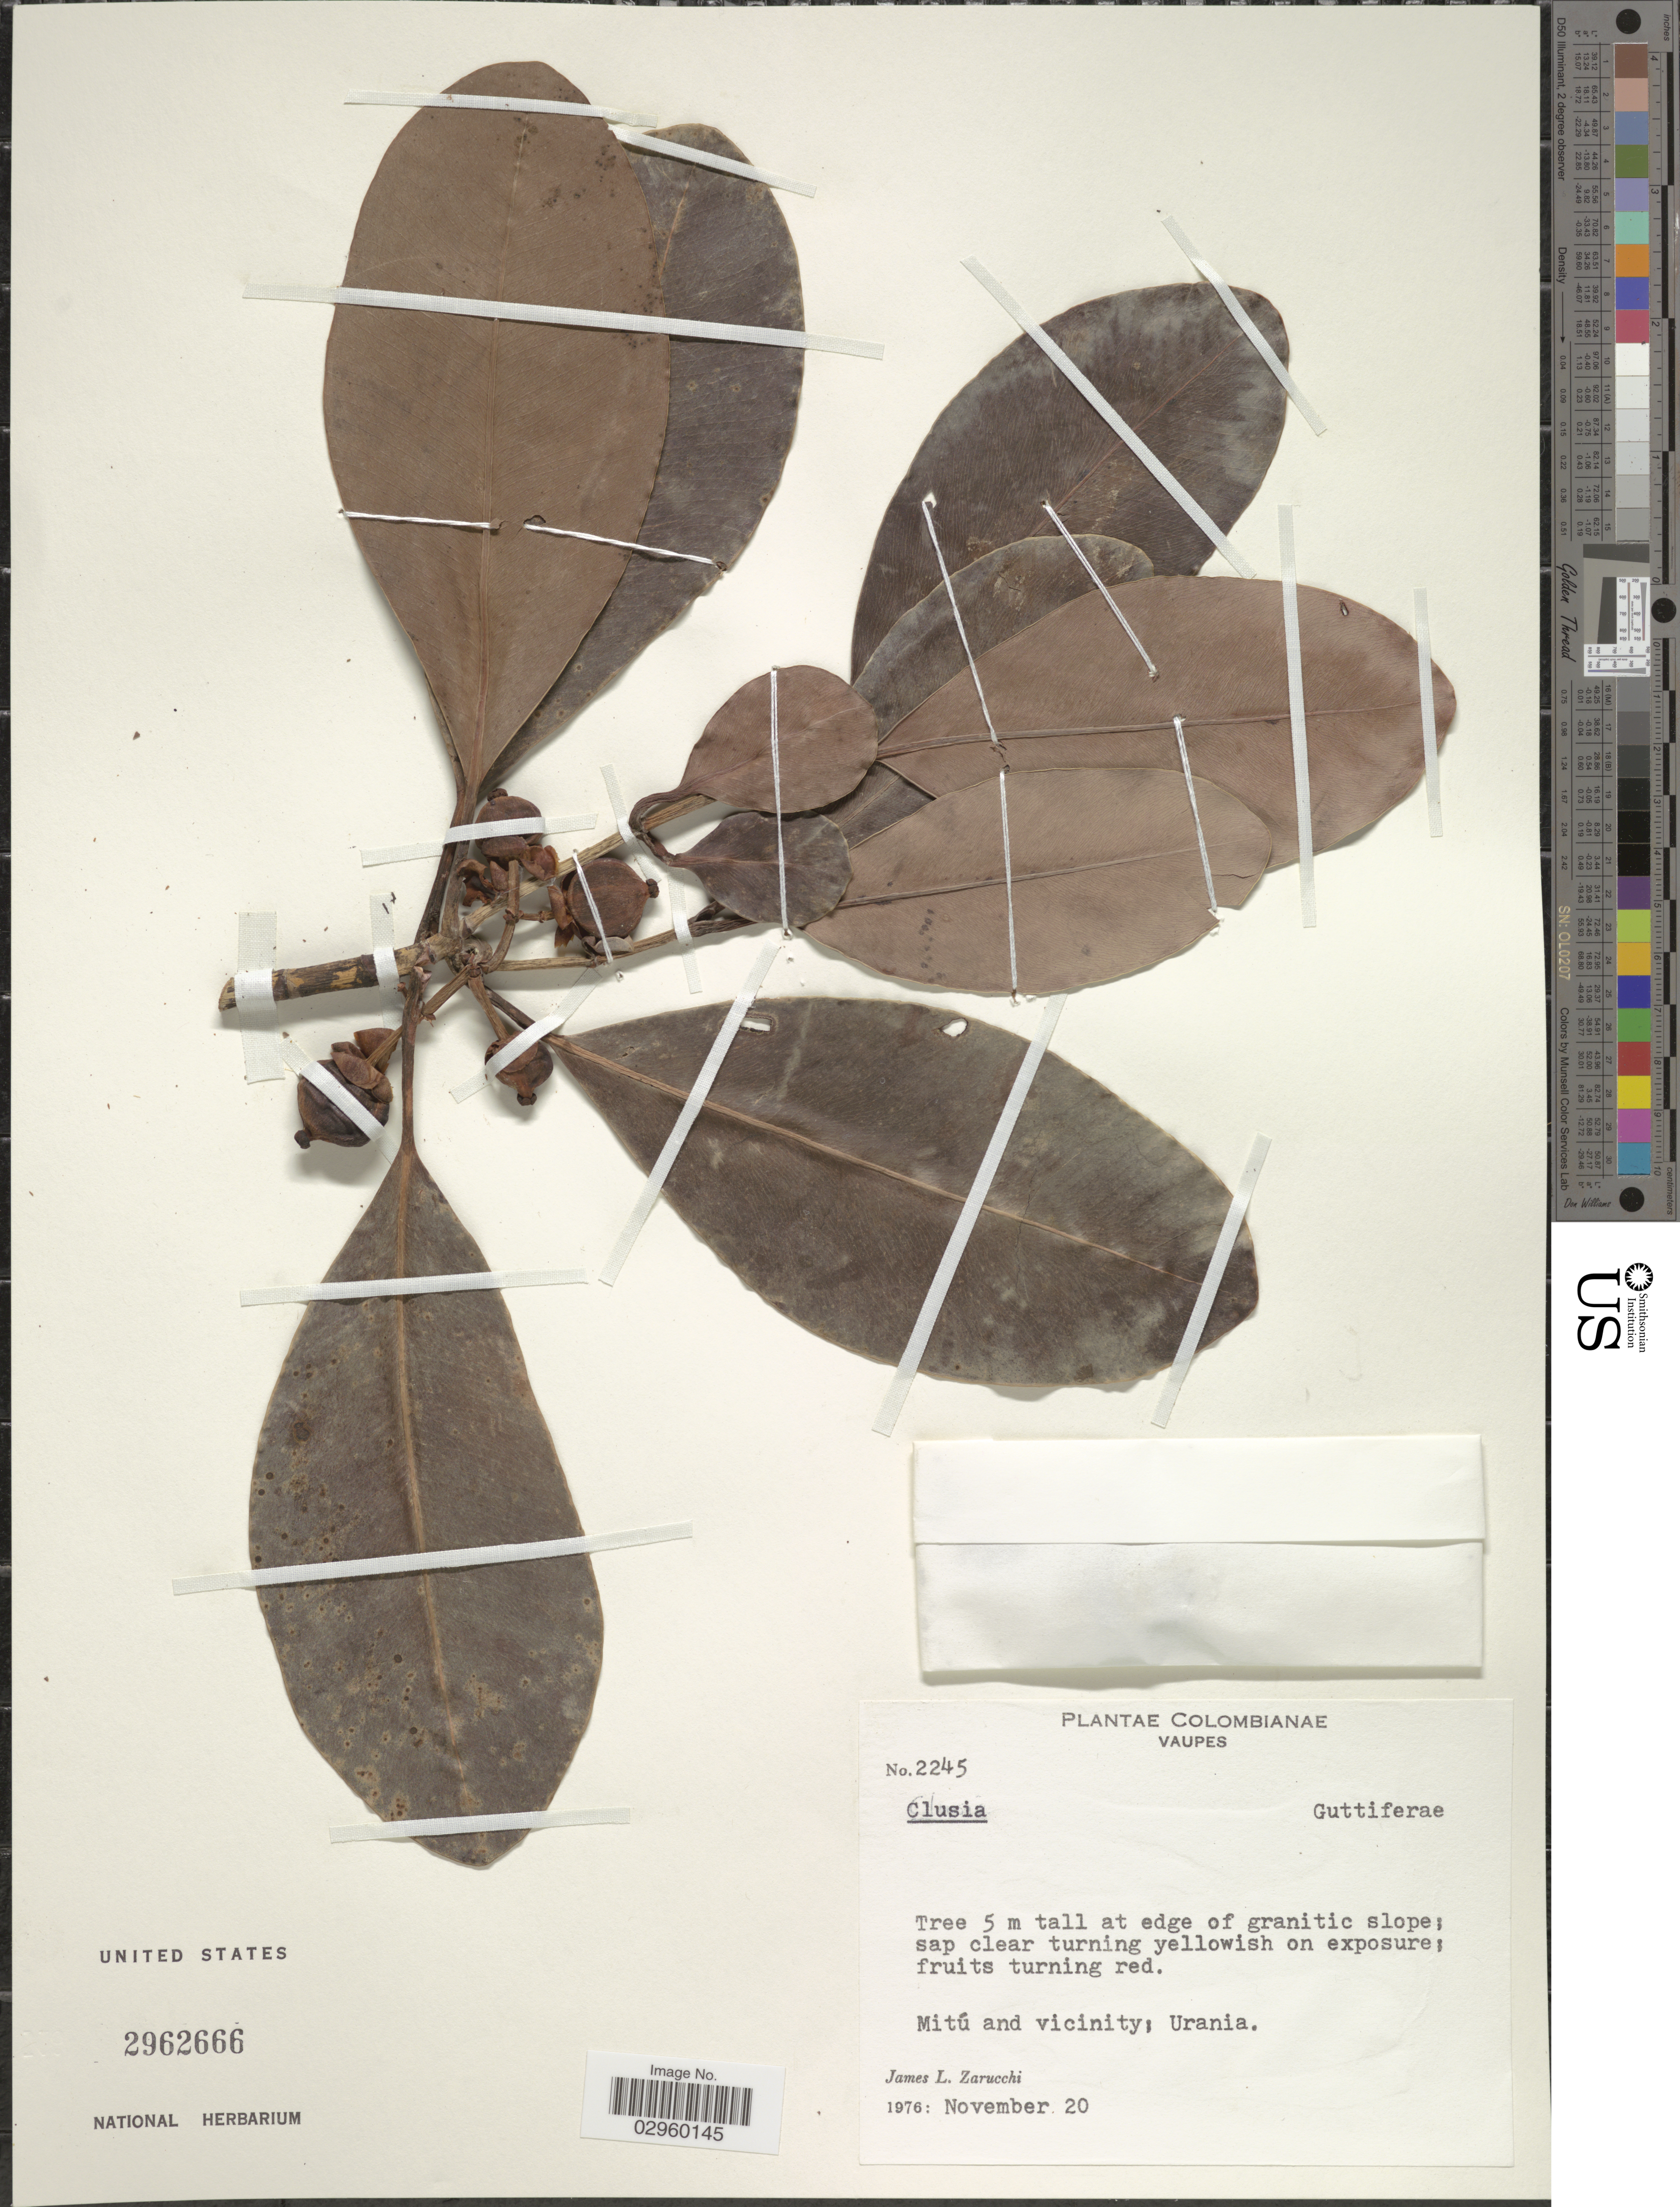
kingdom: Plantae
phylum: Tracheophyta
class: Magnoliopsida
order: Malpighiales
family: Clusiaceae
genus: Clusia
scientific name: Clusia sp.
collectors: J. L. Zarucchi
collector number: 2245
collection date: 1976-11-20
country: Colombia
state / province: Vaupés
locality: Mitú and vicinity: Urania.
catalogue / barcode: US 2962666